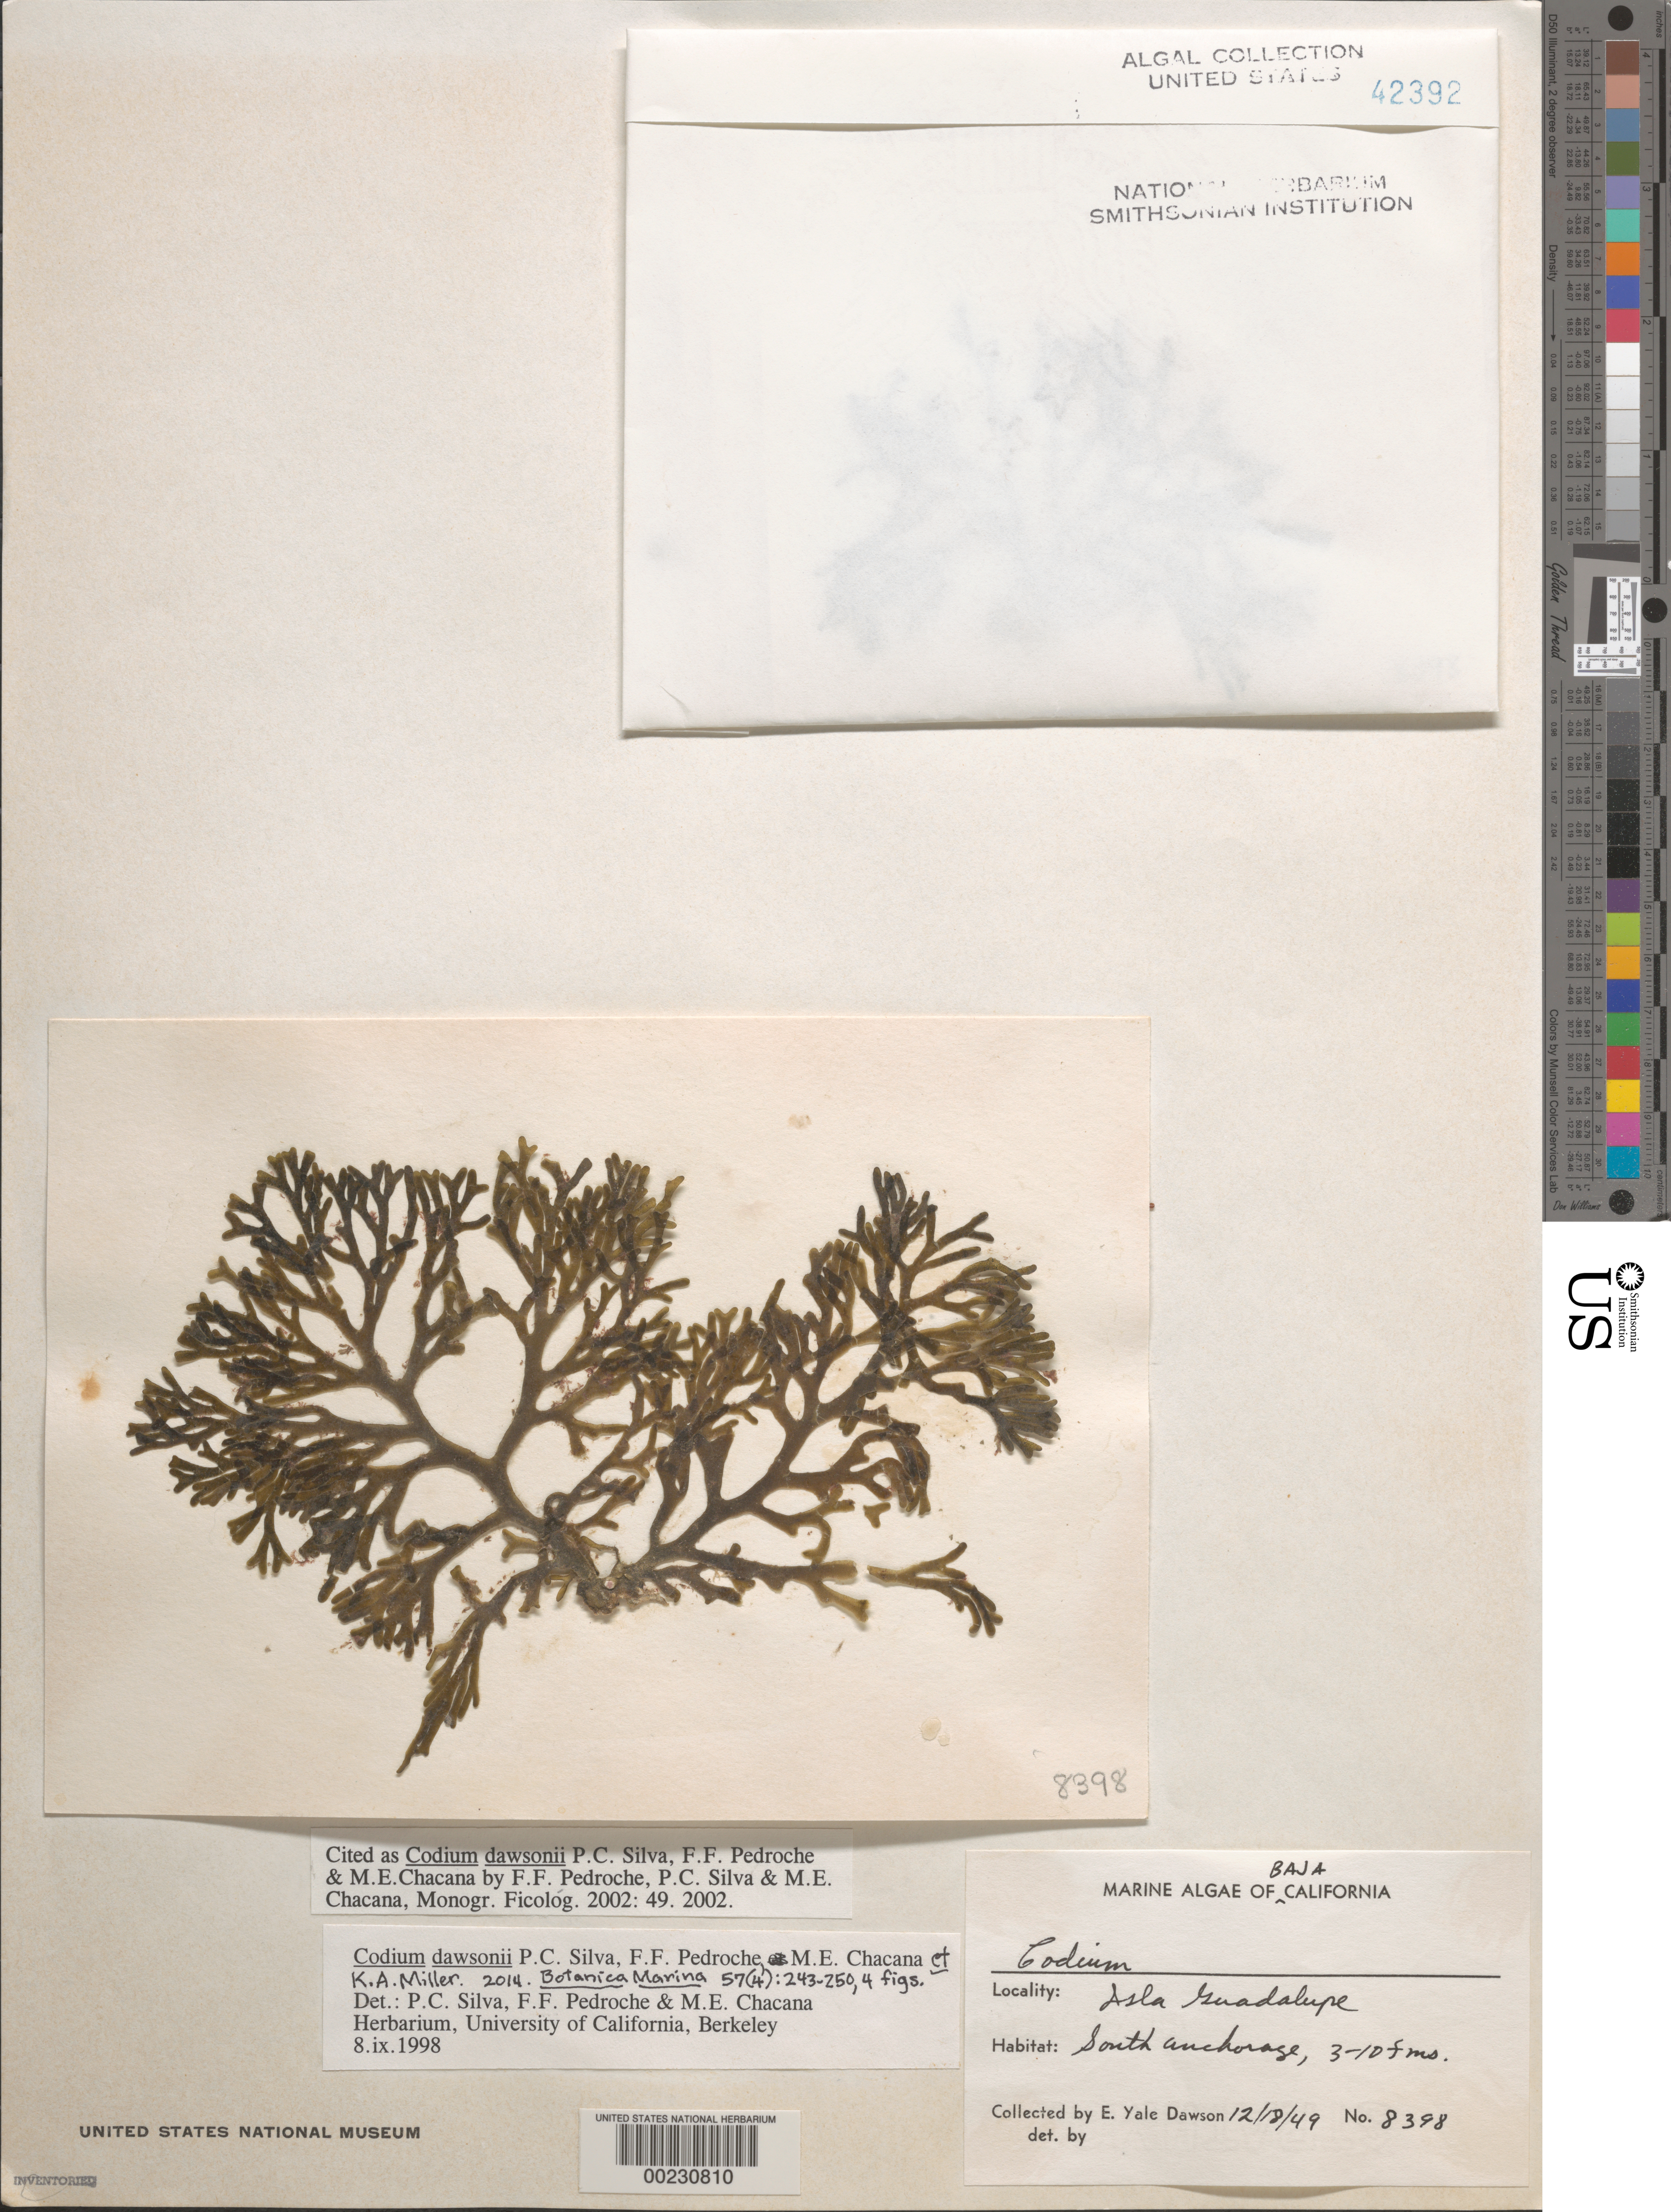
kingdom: Plantae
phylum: Chlorophyta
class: Ulvophyceae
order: Bryopsidales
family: Codiaceae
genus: Codium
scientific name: Codium dawsonii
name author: P.C. Silva et al.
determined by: Silva, P. C.; Pedroche, F. F.; Chacana, M. E.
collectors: E. Y. Dawson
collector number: EYD 8398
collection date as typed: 18 Dec 1949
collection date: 1949-12-18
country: Mexico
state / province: Baja California Norte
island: Isla Guadalupe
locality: South Anchorage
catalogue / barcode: US 42392